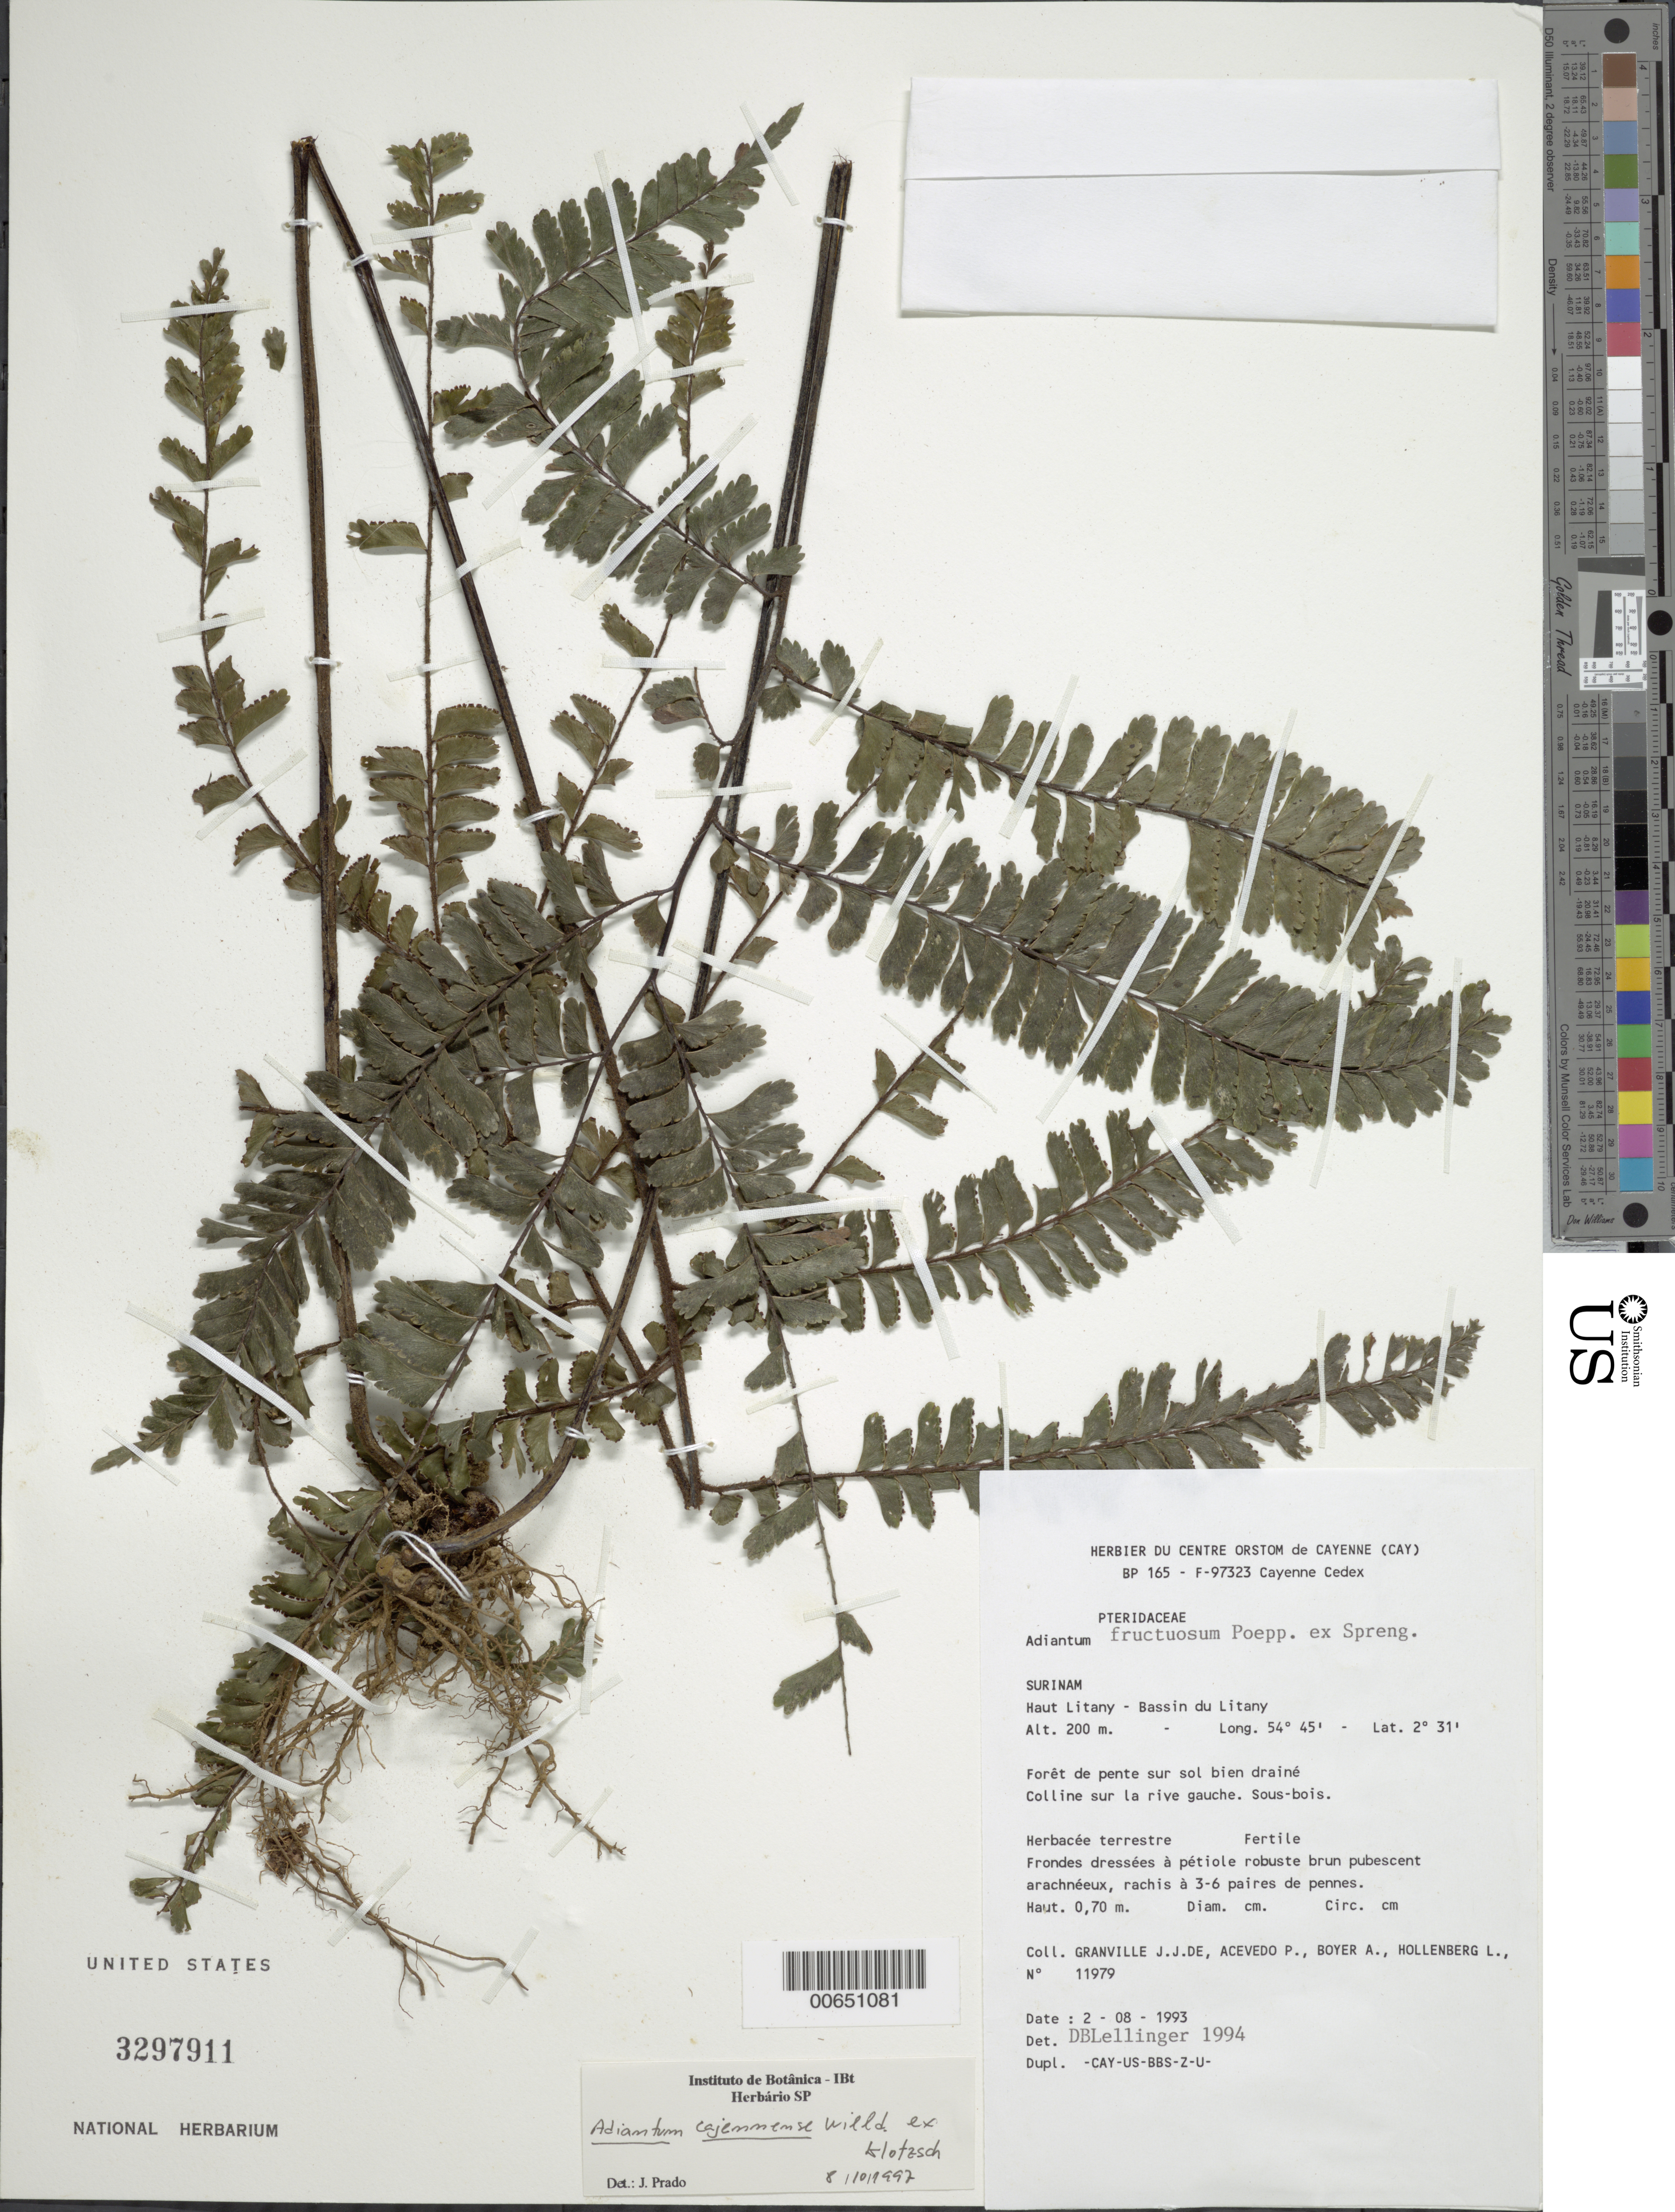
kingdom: Plantae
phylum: Tracheophyta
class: Polypodiopsida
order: Polypodiales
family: Pteridaceae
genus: Adiantum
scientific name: Adiantum cajennense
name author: Willd. ex Klotzsch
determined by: Prado, J.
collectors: J.-J. de Granville, P. Acevedo-Rodr., A. Boyer & L. Hollenberg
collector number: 11979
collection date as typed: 2-Aug-93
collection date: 1993-08-02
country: Suriname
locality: Haut Litany, Bassin du Litany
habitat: Forêt de pente sur sol bien draine, colline sur la rive gauche. Sous bois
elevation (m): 200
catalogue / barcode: US 3297911